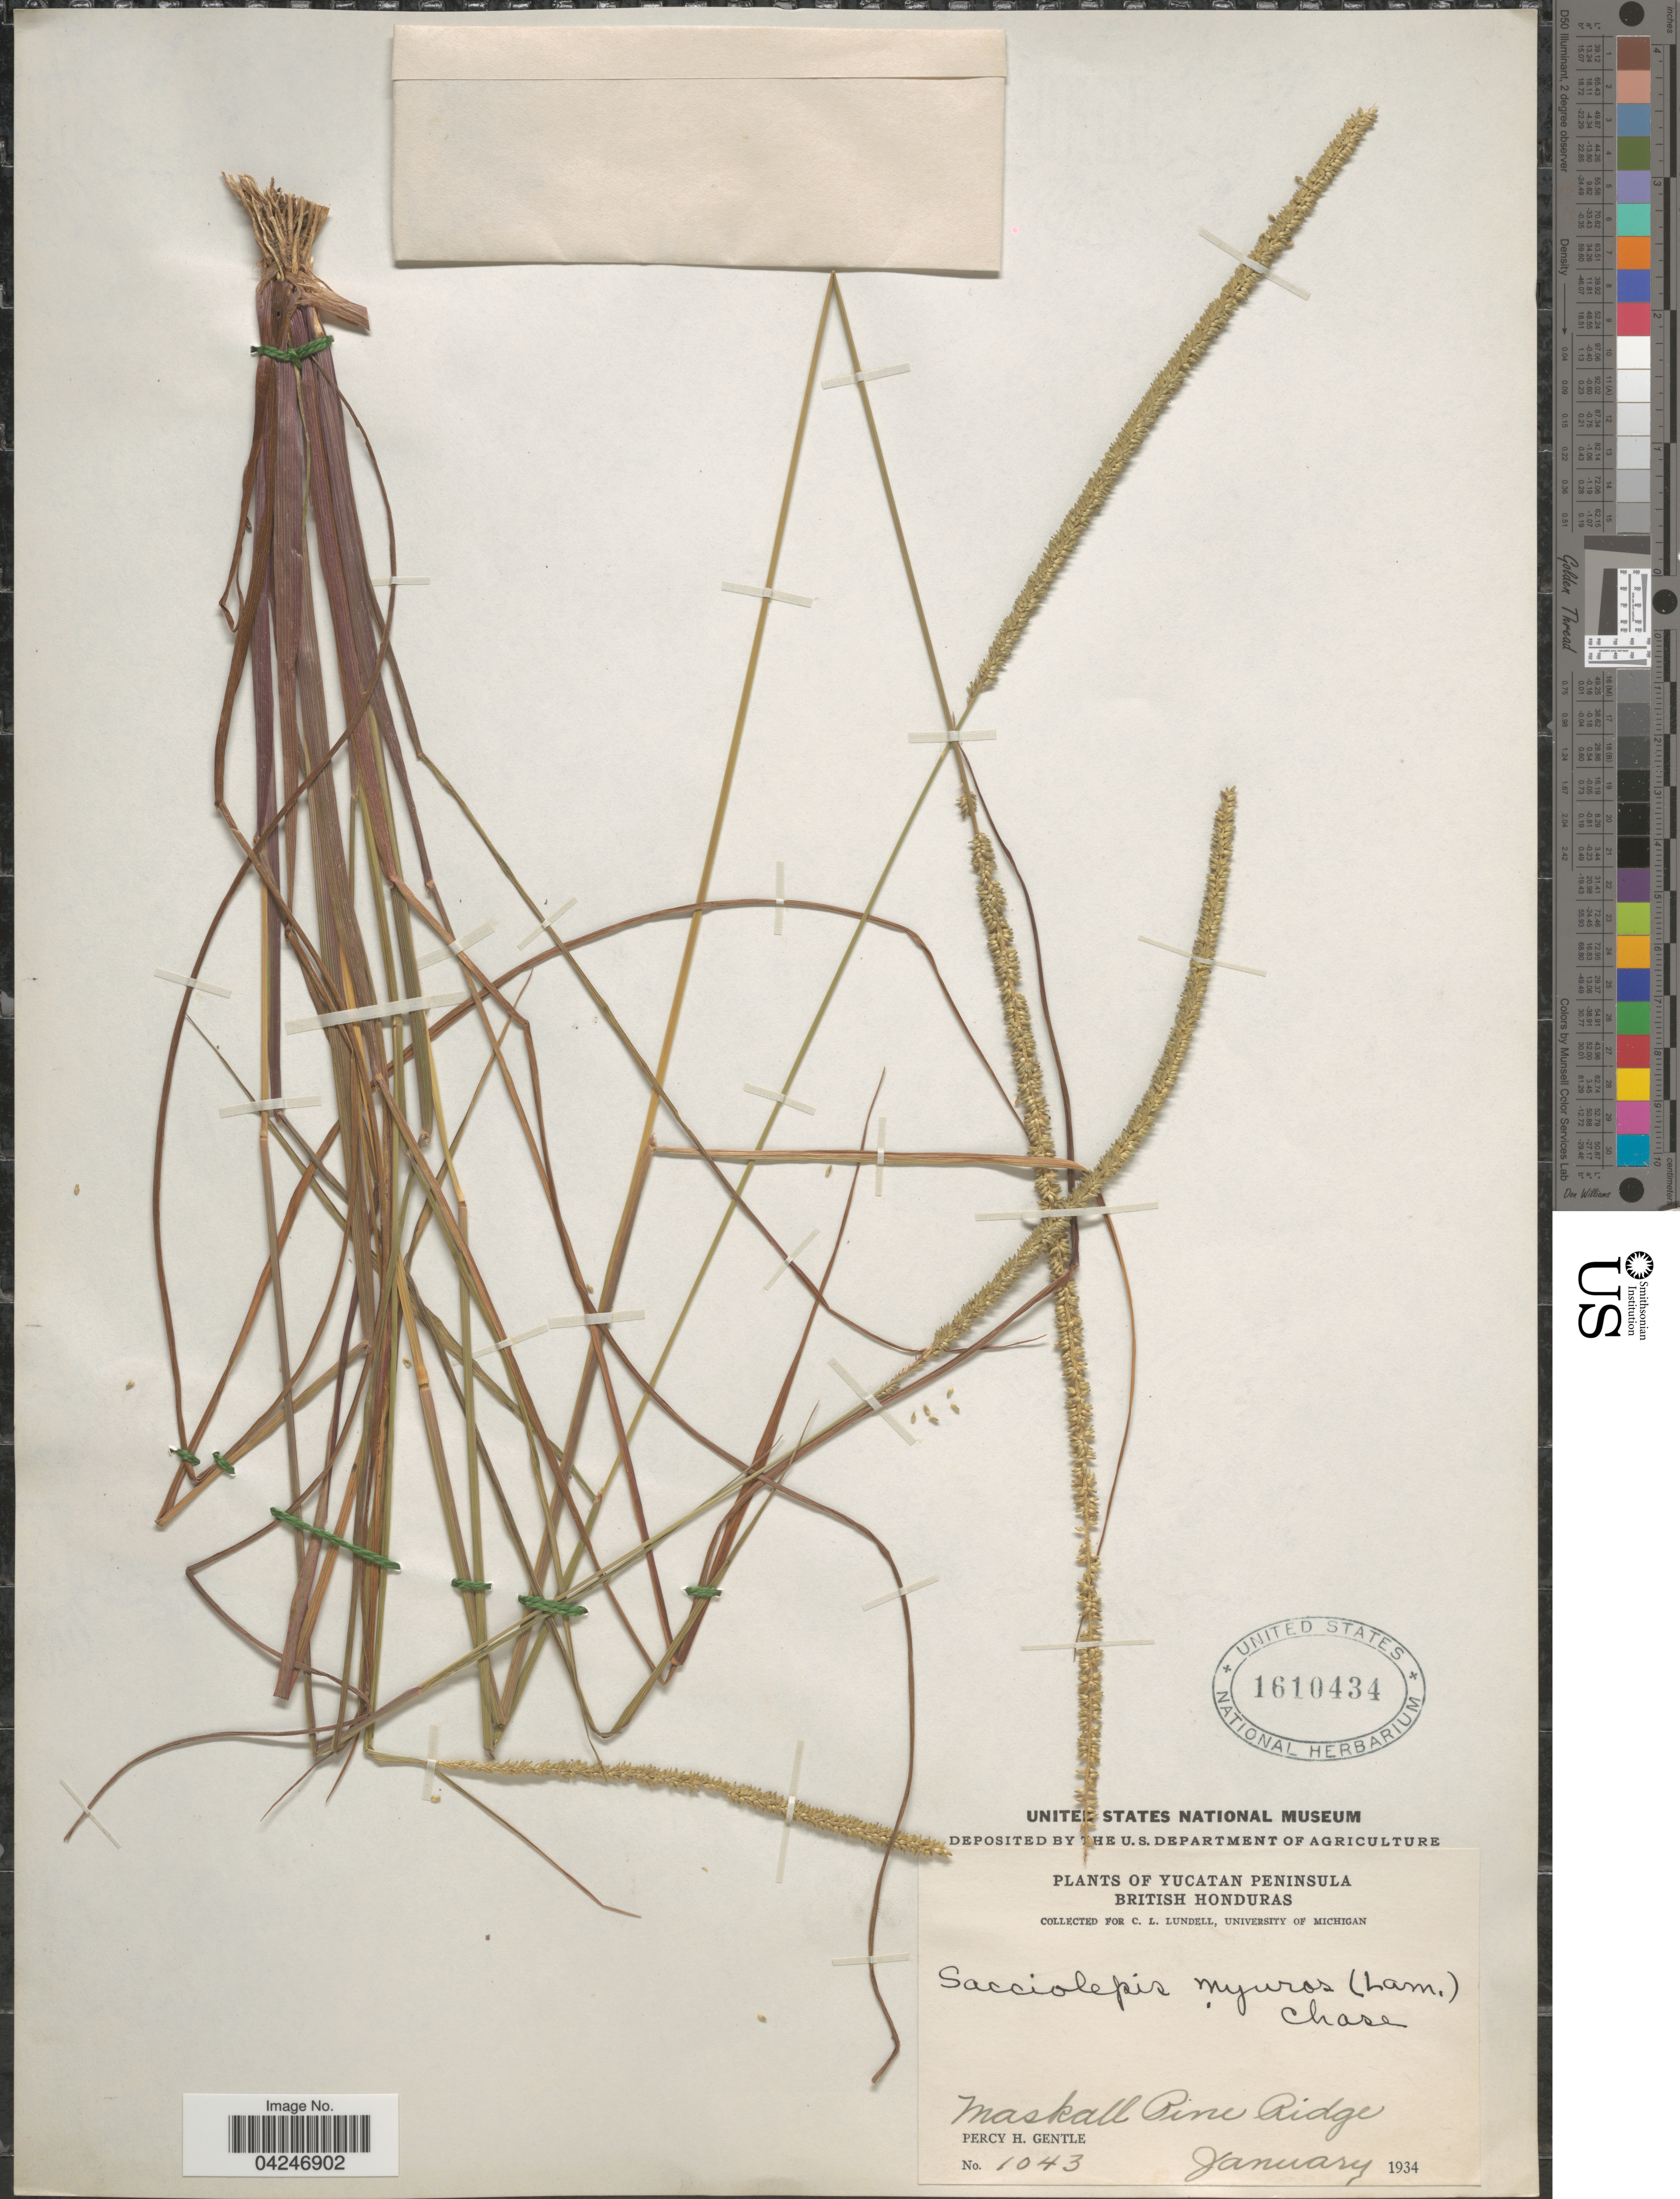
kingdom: Plantae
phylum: Tracheophyta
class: Liliopsida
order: Poales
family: Poaceae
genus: Sacciolepis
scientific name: Sacciolepis myuros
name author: (Lam.) Chase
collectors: P. H. Gentle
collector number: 1043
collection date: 1934-01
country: Belize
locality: Yucatan Peninsula. British Honduras. Maskall Pine Ridge.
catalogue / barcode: US 1610434